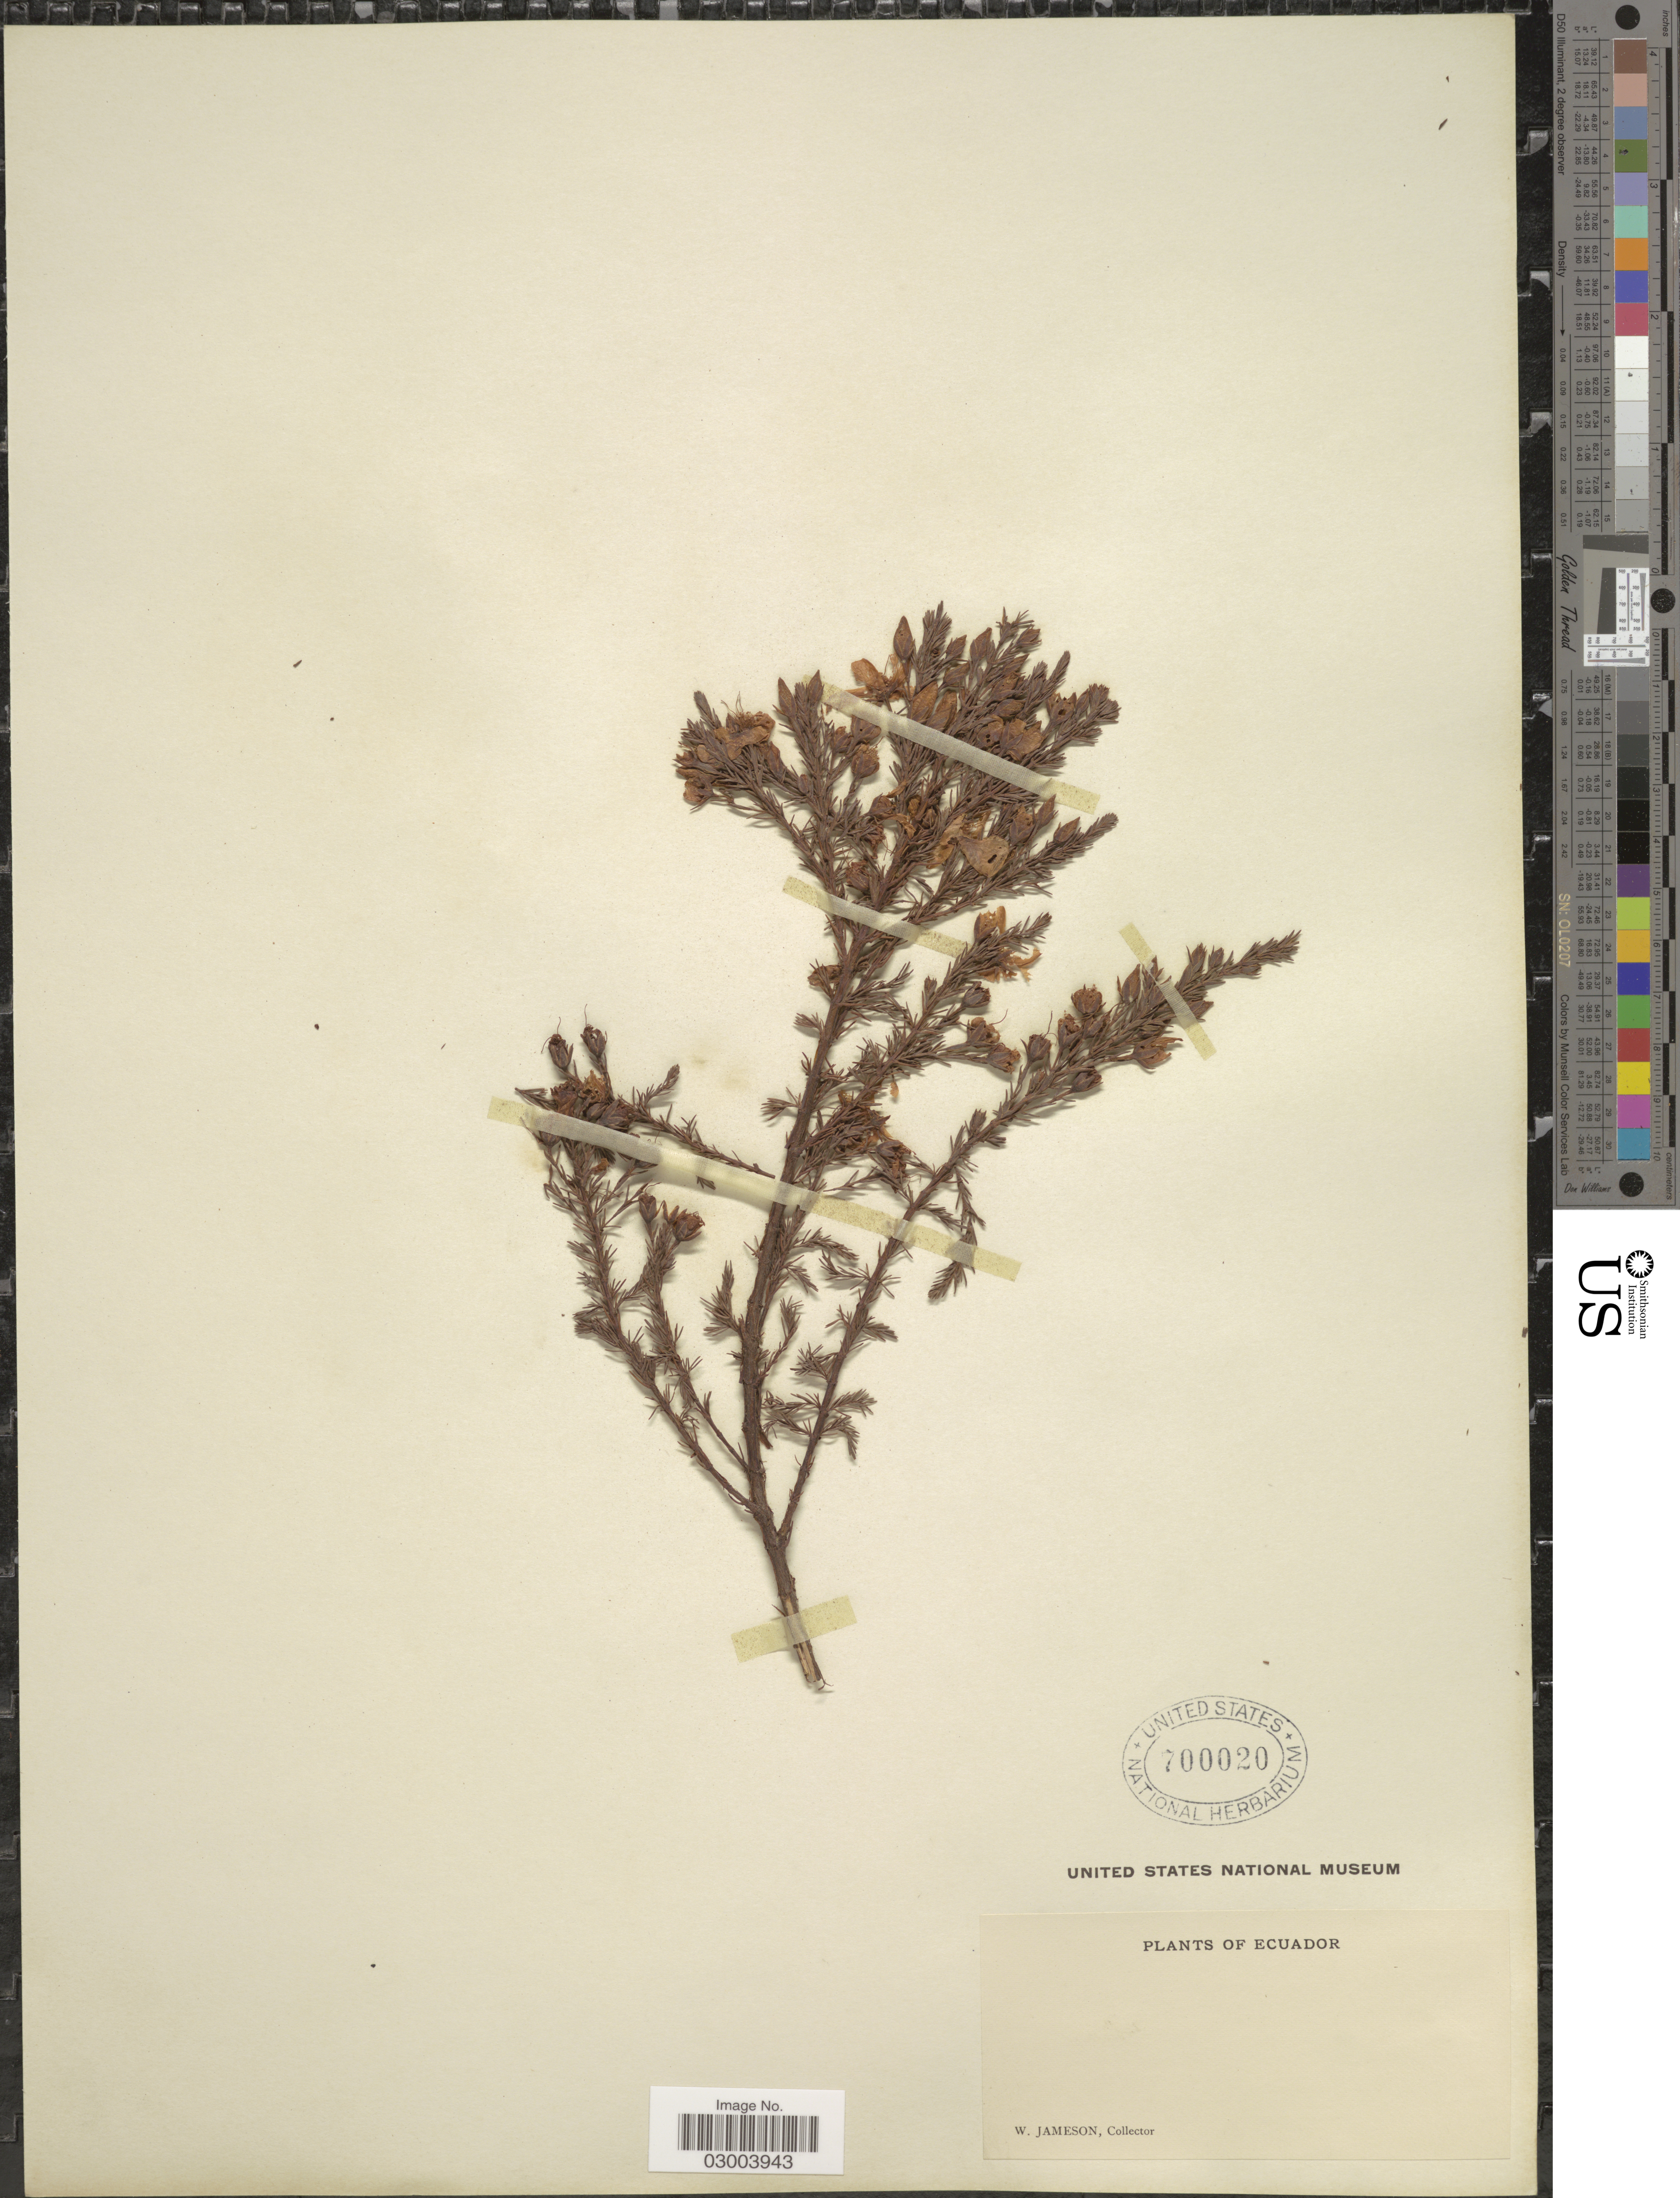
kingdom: Plantae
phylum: Tracheophyta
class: Magnoliopsida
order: Malpighiales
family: Hypericaceae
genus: Hypericum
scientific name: Hypericum laricifolium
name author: Juss.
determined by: Strong, M. T., (US), Smithsonian Institution - National Museum of Natural History (UNITED STATES)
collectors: W. Jameson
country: Ecuador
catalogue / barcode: US 700020